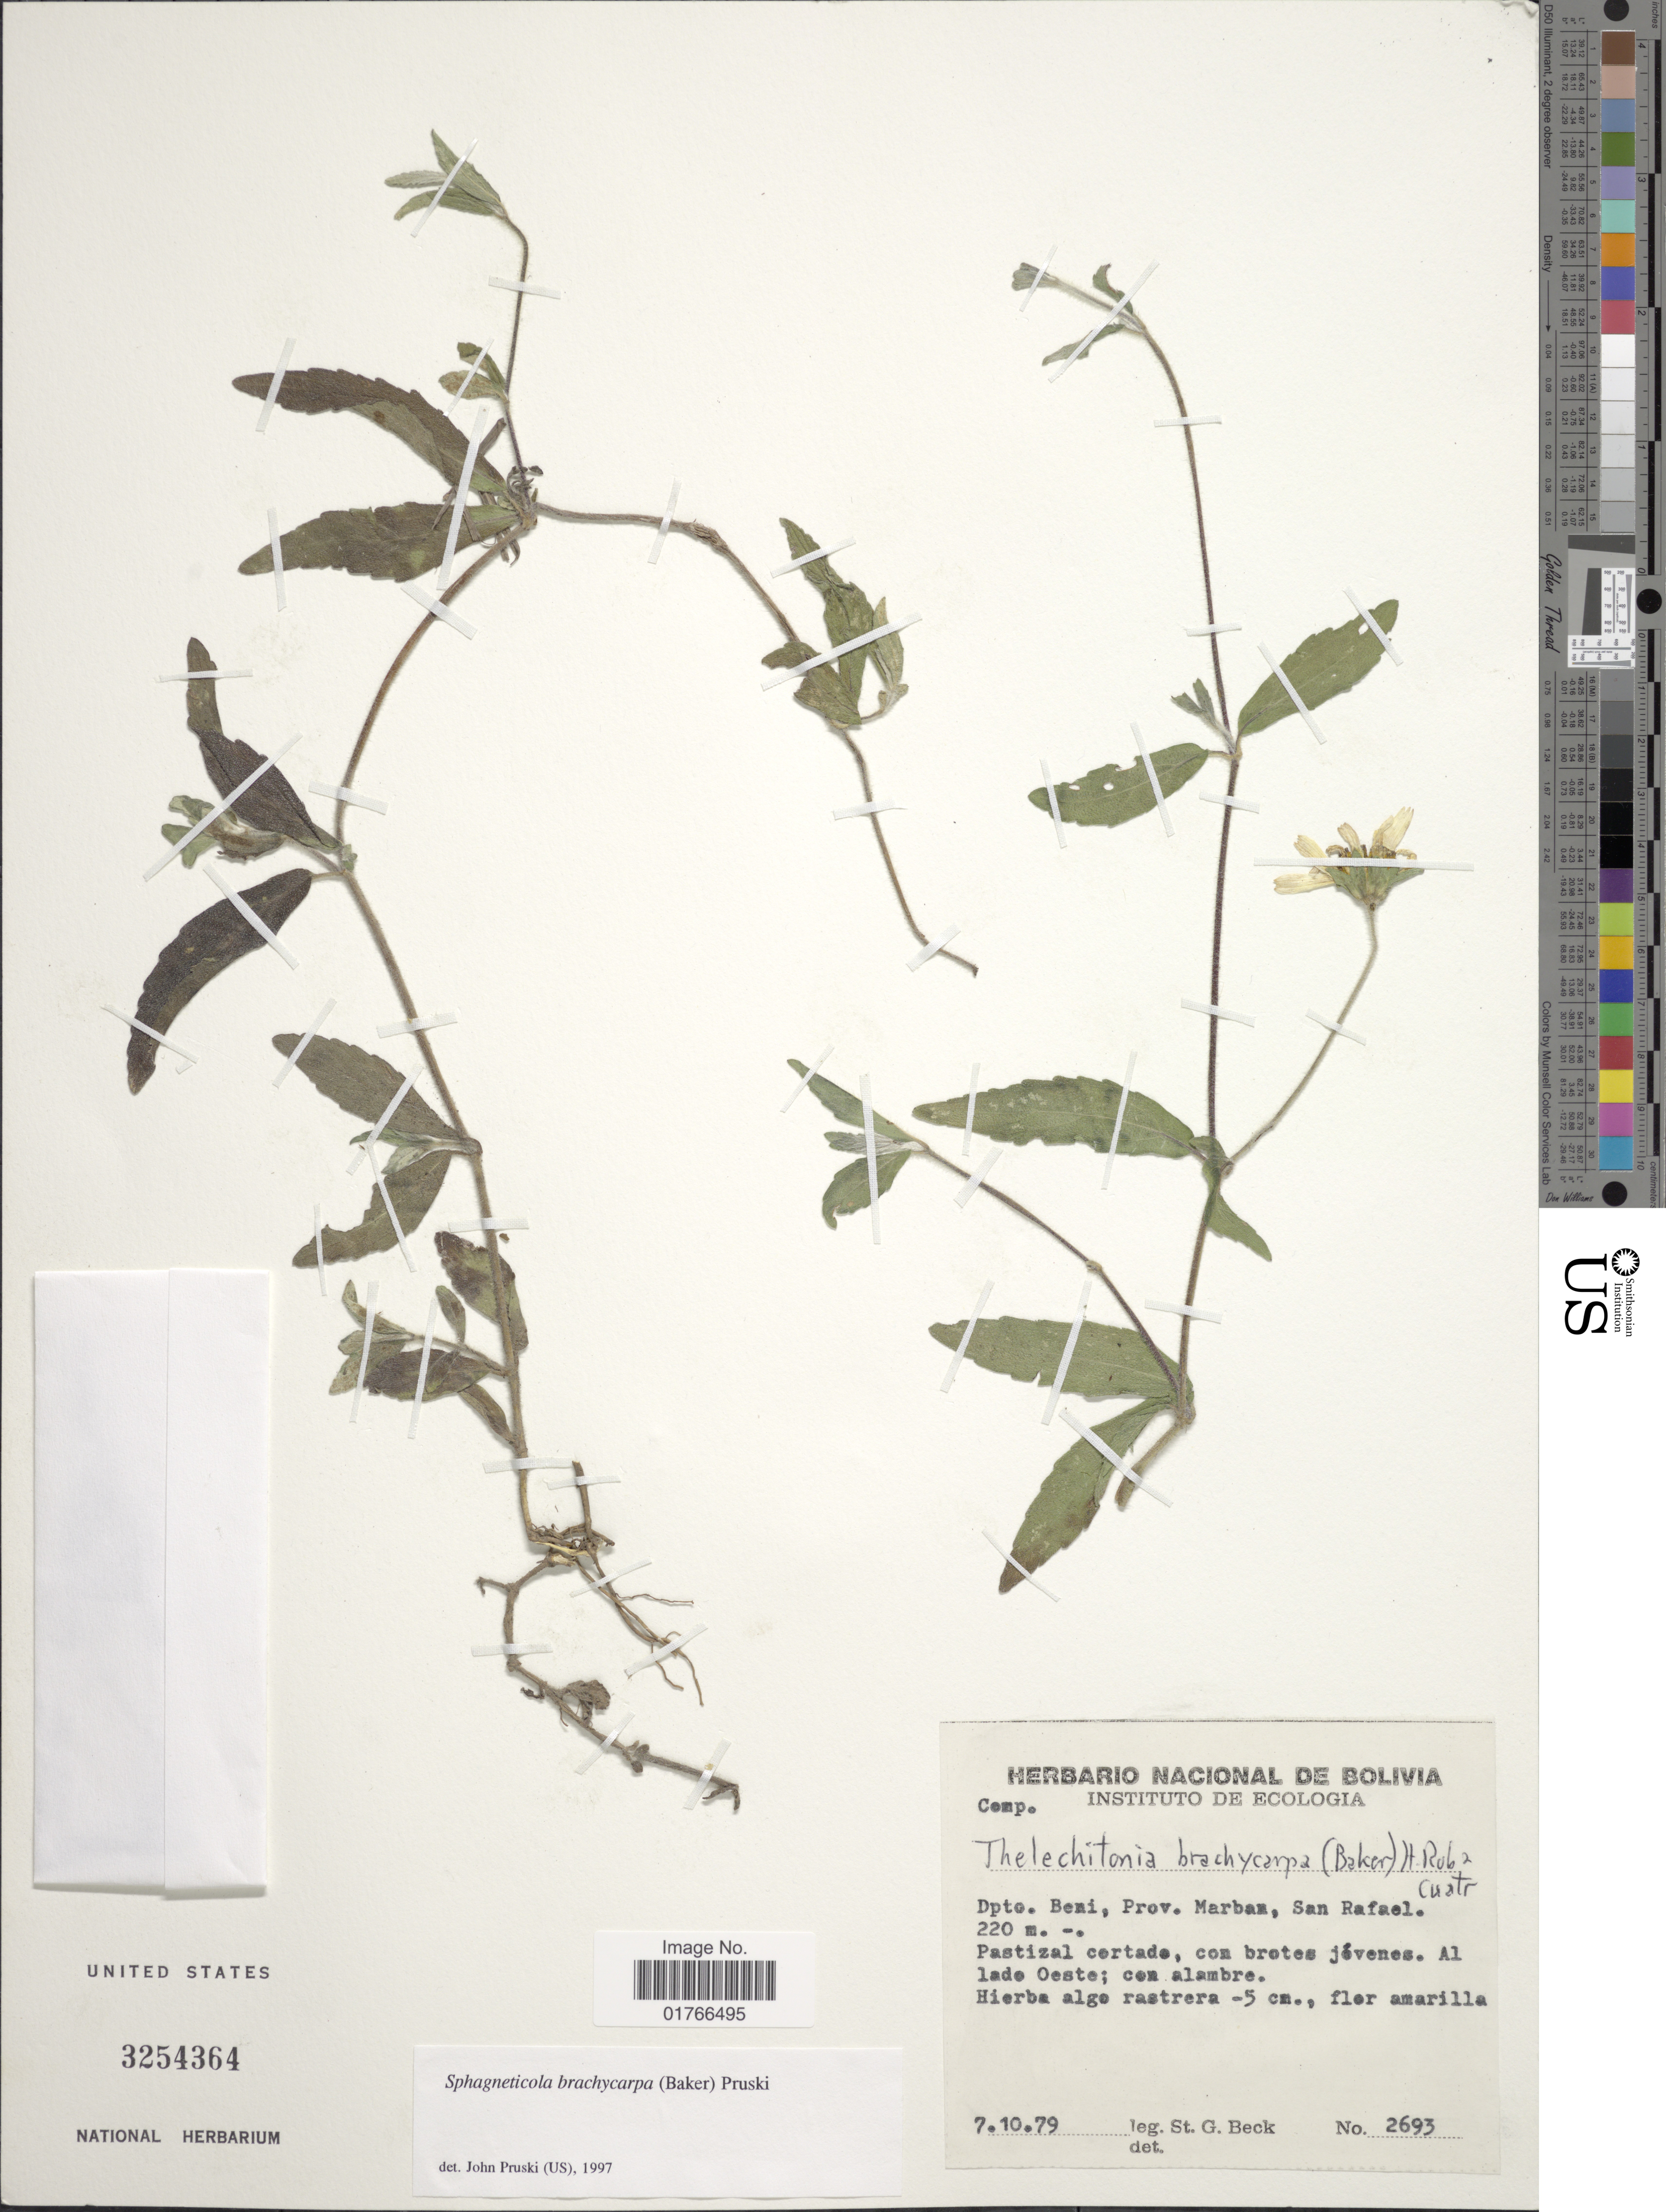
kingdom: Plantae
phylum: Tracheophyta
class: Magnoliopsida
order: Asterales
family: Asteraceae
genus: Sphagneticola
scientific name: Sphagneticola brachycarpa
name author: (Baker) Pruski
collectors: S. G. Beck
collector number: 2693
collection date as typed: Transcribed d/m/y: 7/10/79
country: Bolivia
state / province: Beni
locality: Prov. Marban, San Rafael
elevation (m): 220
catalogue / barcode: US 3254364